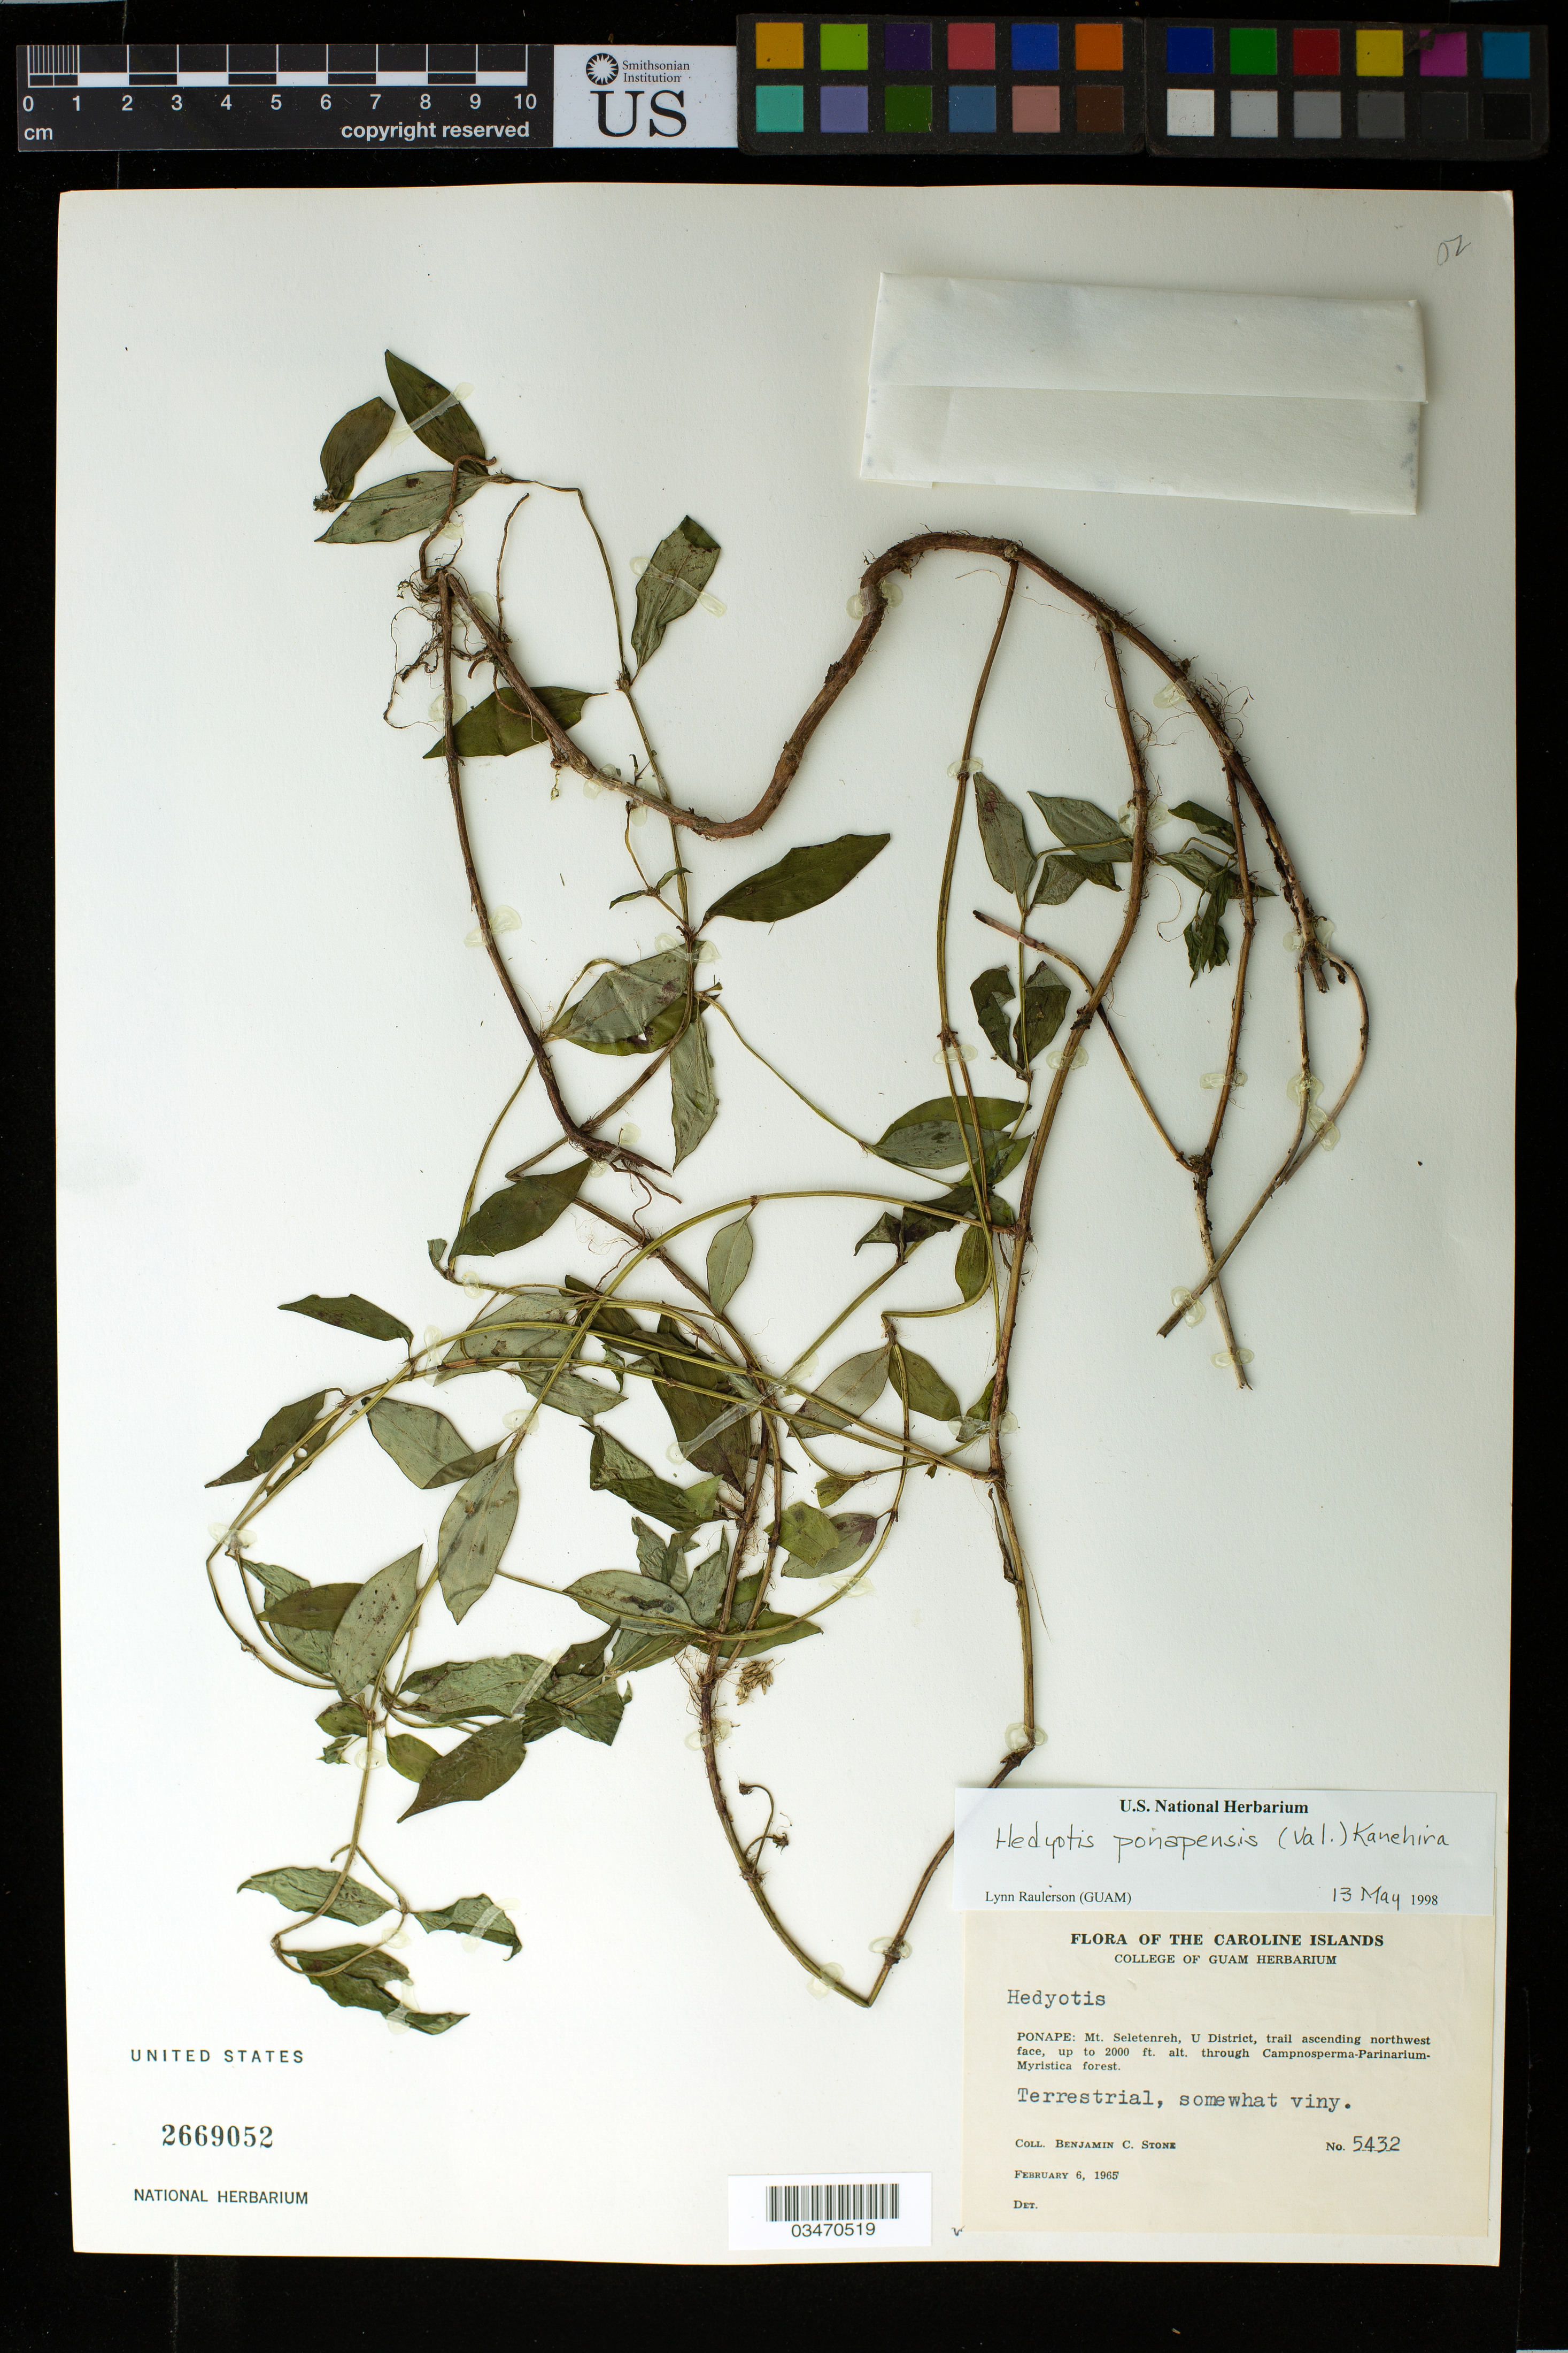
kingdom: Plantae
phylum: Tracheophyta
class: Magnoliopsida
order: Gentianales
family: Rubiaceae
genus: Hedyotis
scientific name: Hedyotis ponapensis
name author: (Valeton) Kaneh.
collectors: B. C. Stone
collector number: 5432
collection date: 1965-02-06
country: Micronesia, Federated States of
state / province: Pohnpei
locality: Caroline Islands. Ponape: Mt. Seletenreh, U District, trail ascending northwest face.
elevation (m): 610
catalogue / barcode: US 2669052